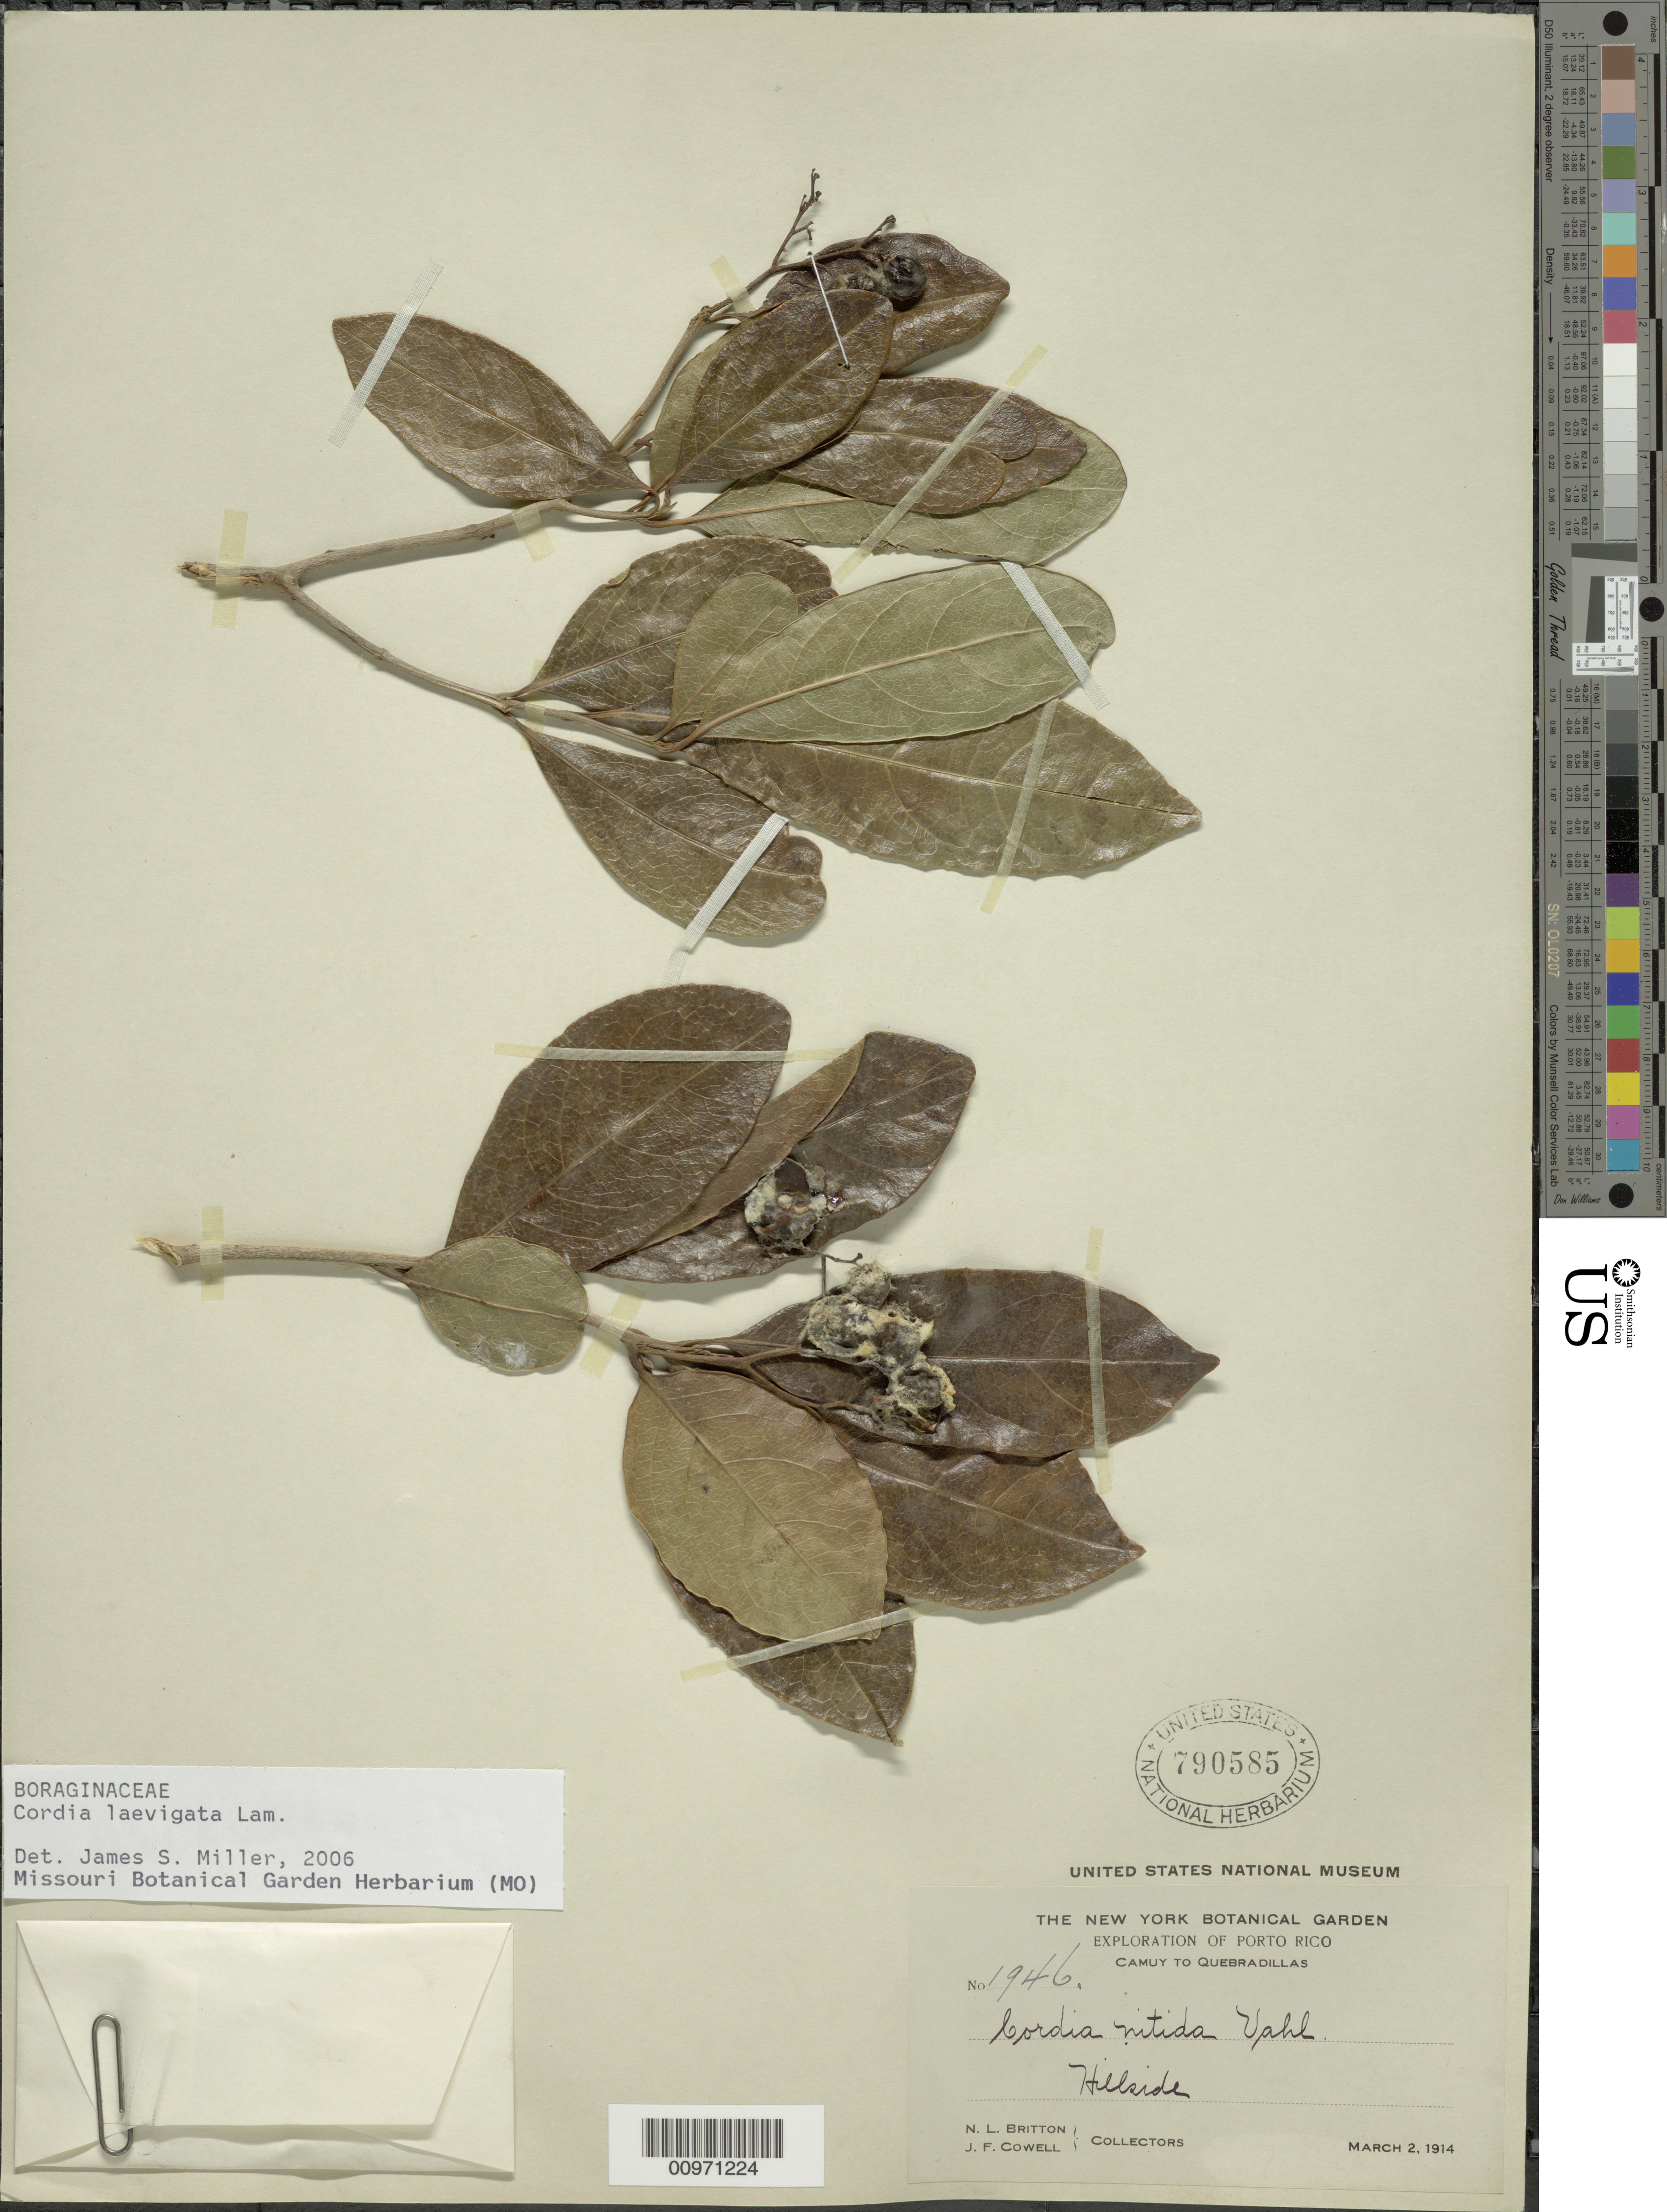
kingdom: Plantae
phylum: Tracheophyta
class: Magnoliopsida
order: Boraginales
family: Cordiaceae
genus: Cordia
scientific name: Cordia laevigata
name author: Lam.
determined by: Miller, James S., (MO), Missouri Botanical Garden (UNITED STATES)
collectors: N. Britton & J. F. Cowell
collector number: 1946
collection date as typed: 02 Mar 1914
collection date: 1914-03-02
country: Puerto Rico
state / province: Camuy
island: Puerto Rico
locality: Camuy to Quebradillas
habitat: Hillside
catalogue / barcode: US 790585